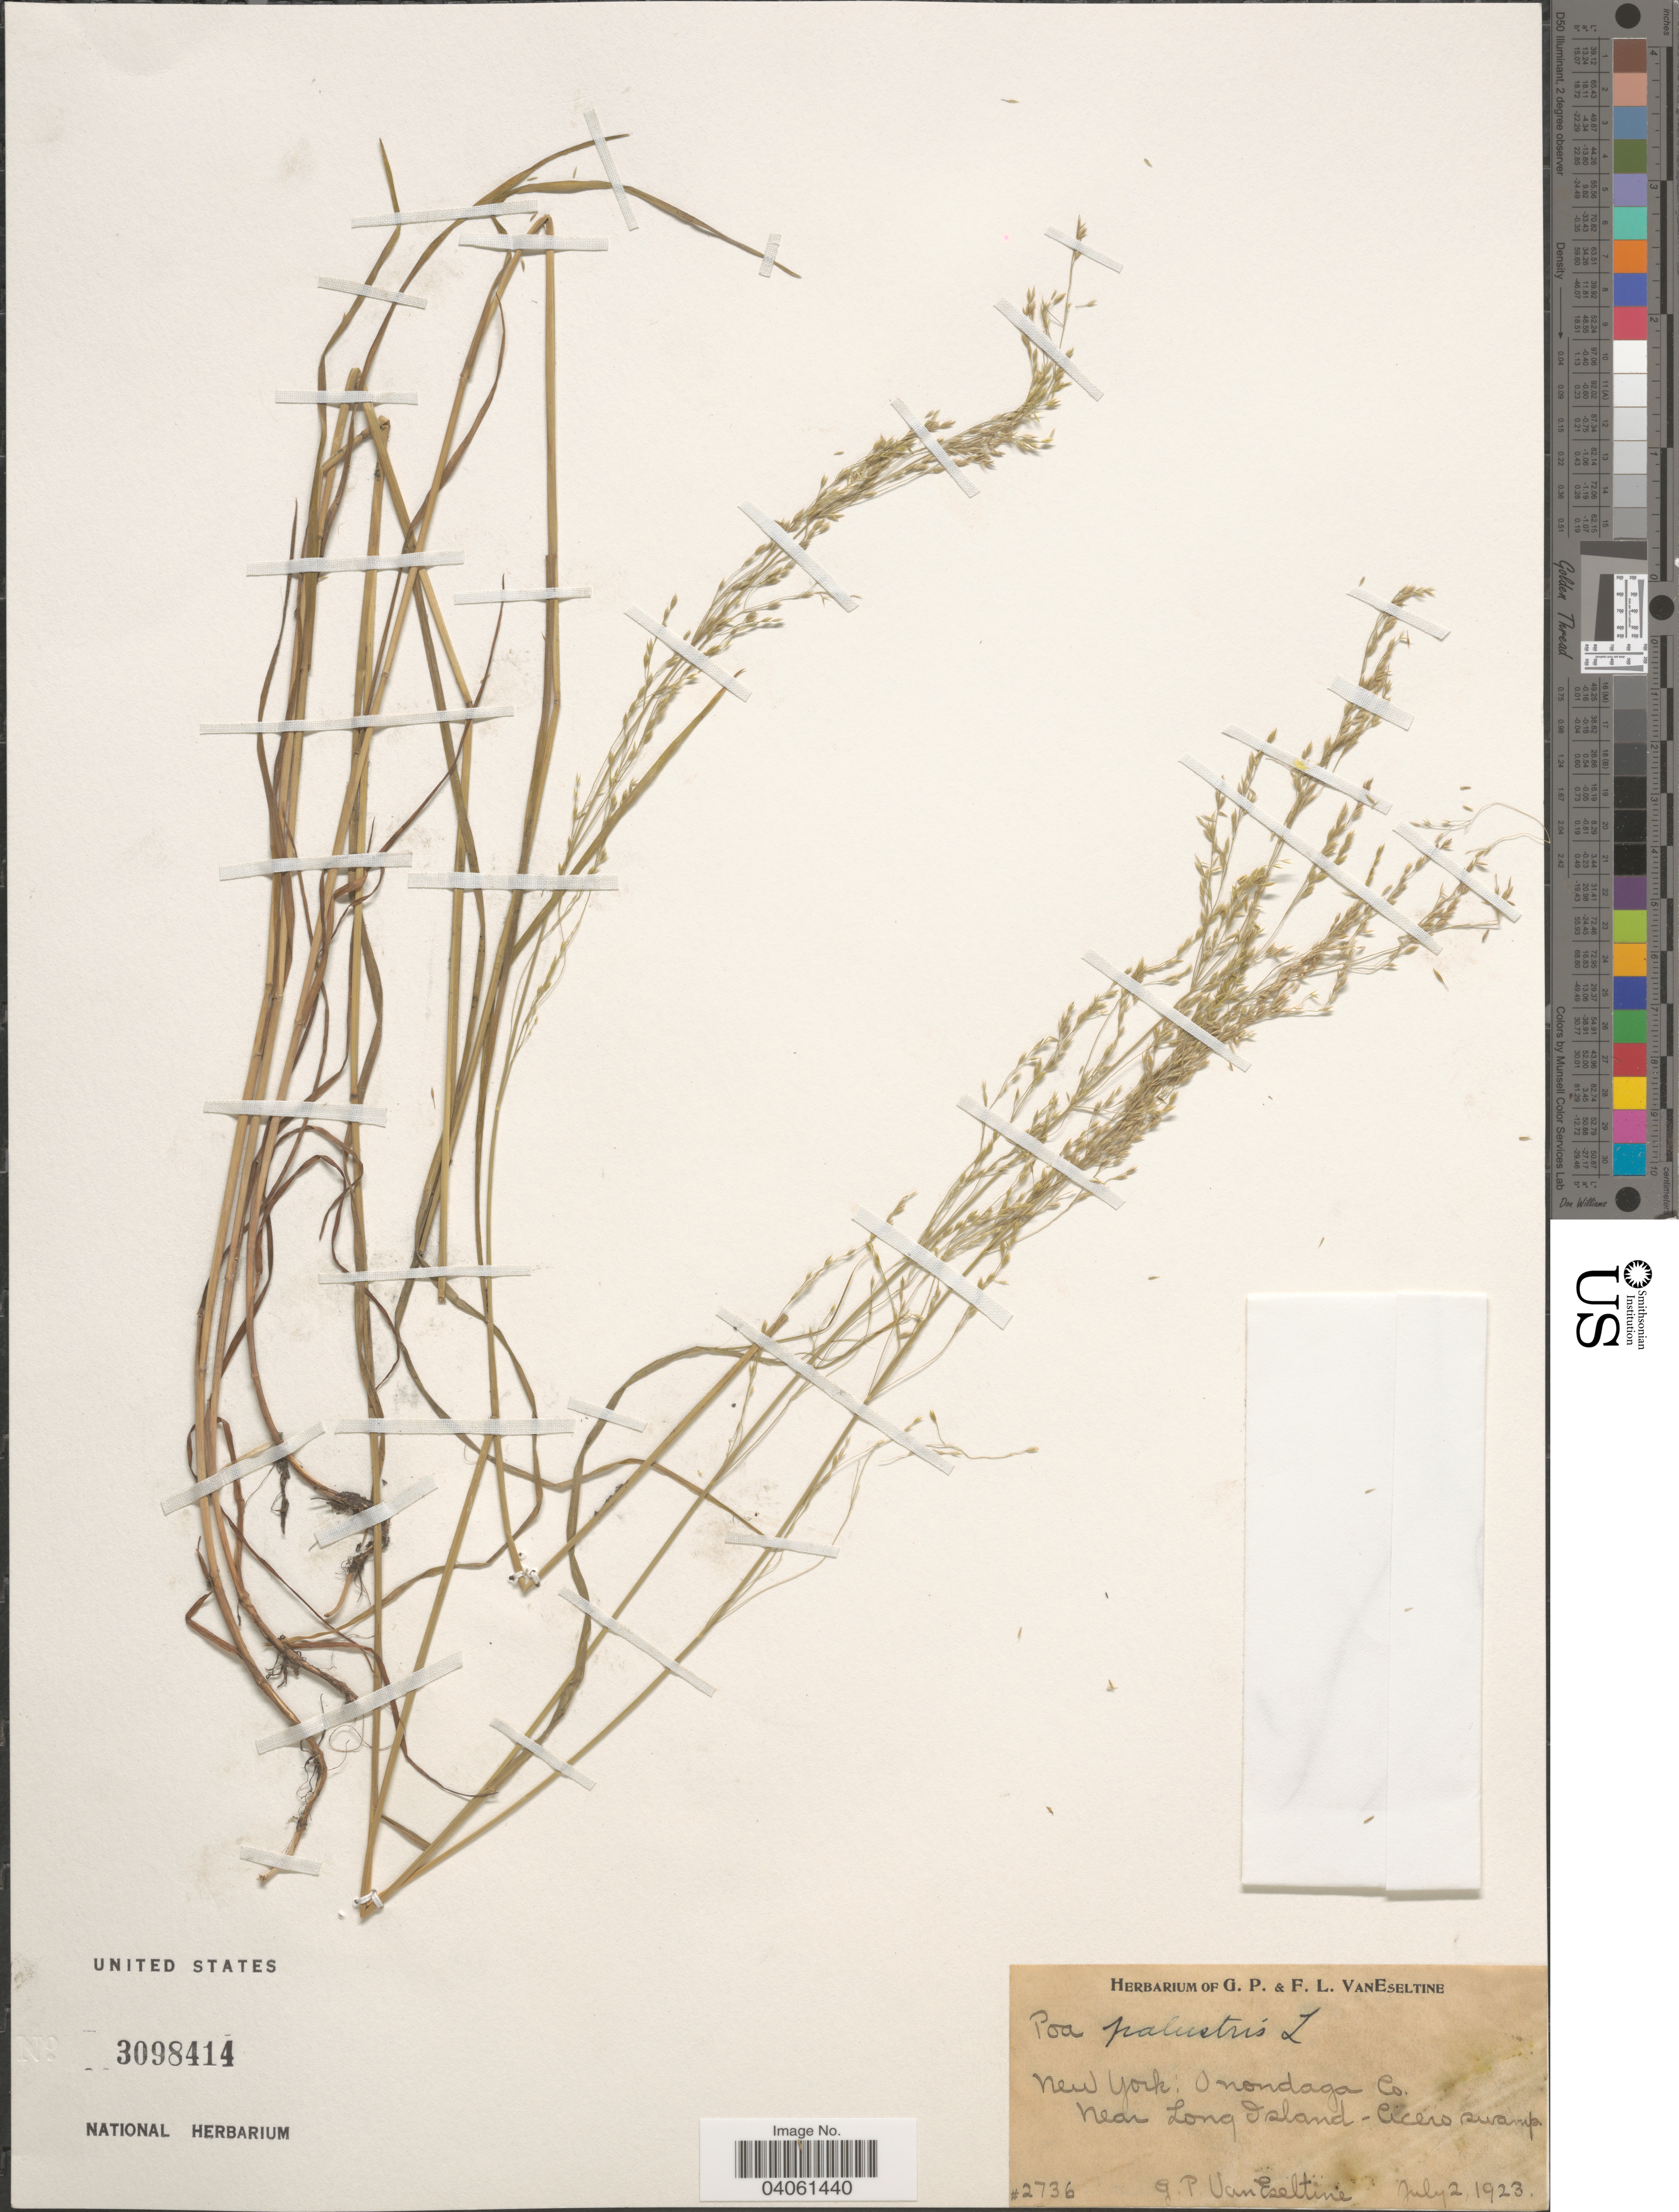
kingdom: Plantae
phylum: Tracheophyta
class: Liliopsida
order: Poales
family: Poaceae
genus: Poa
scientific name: Poa palustris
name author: L.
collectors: G. P. Van Eseltine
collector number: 2736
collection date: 1923-07-02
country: United States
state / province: New York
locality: Onondaga Co. Near Long Island - Cicero swamp.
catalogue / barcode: US 3098414